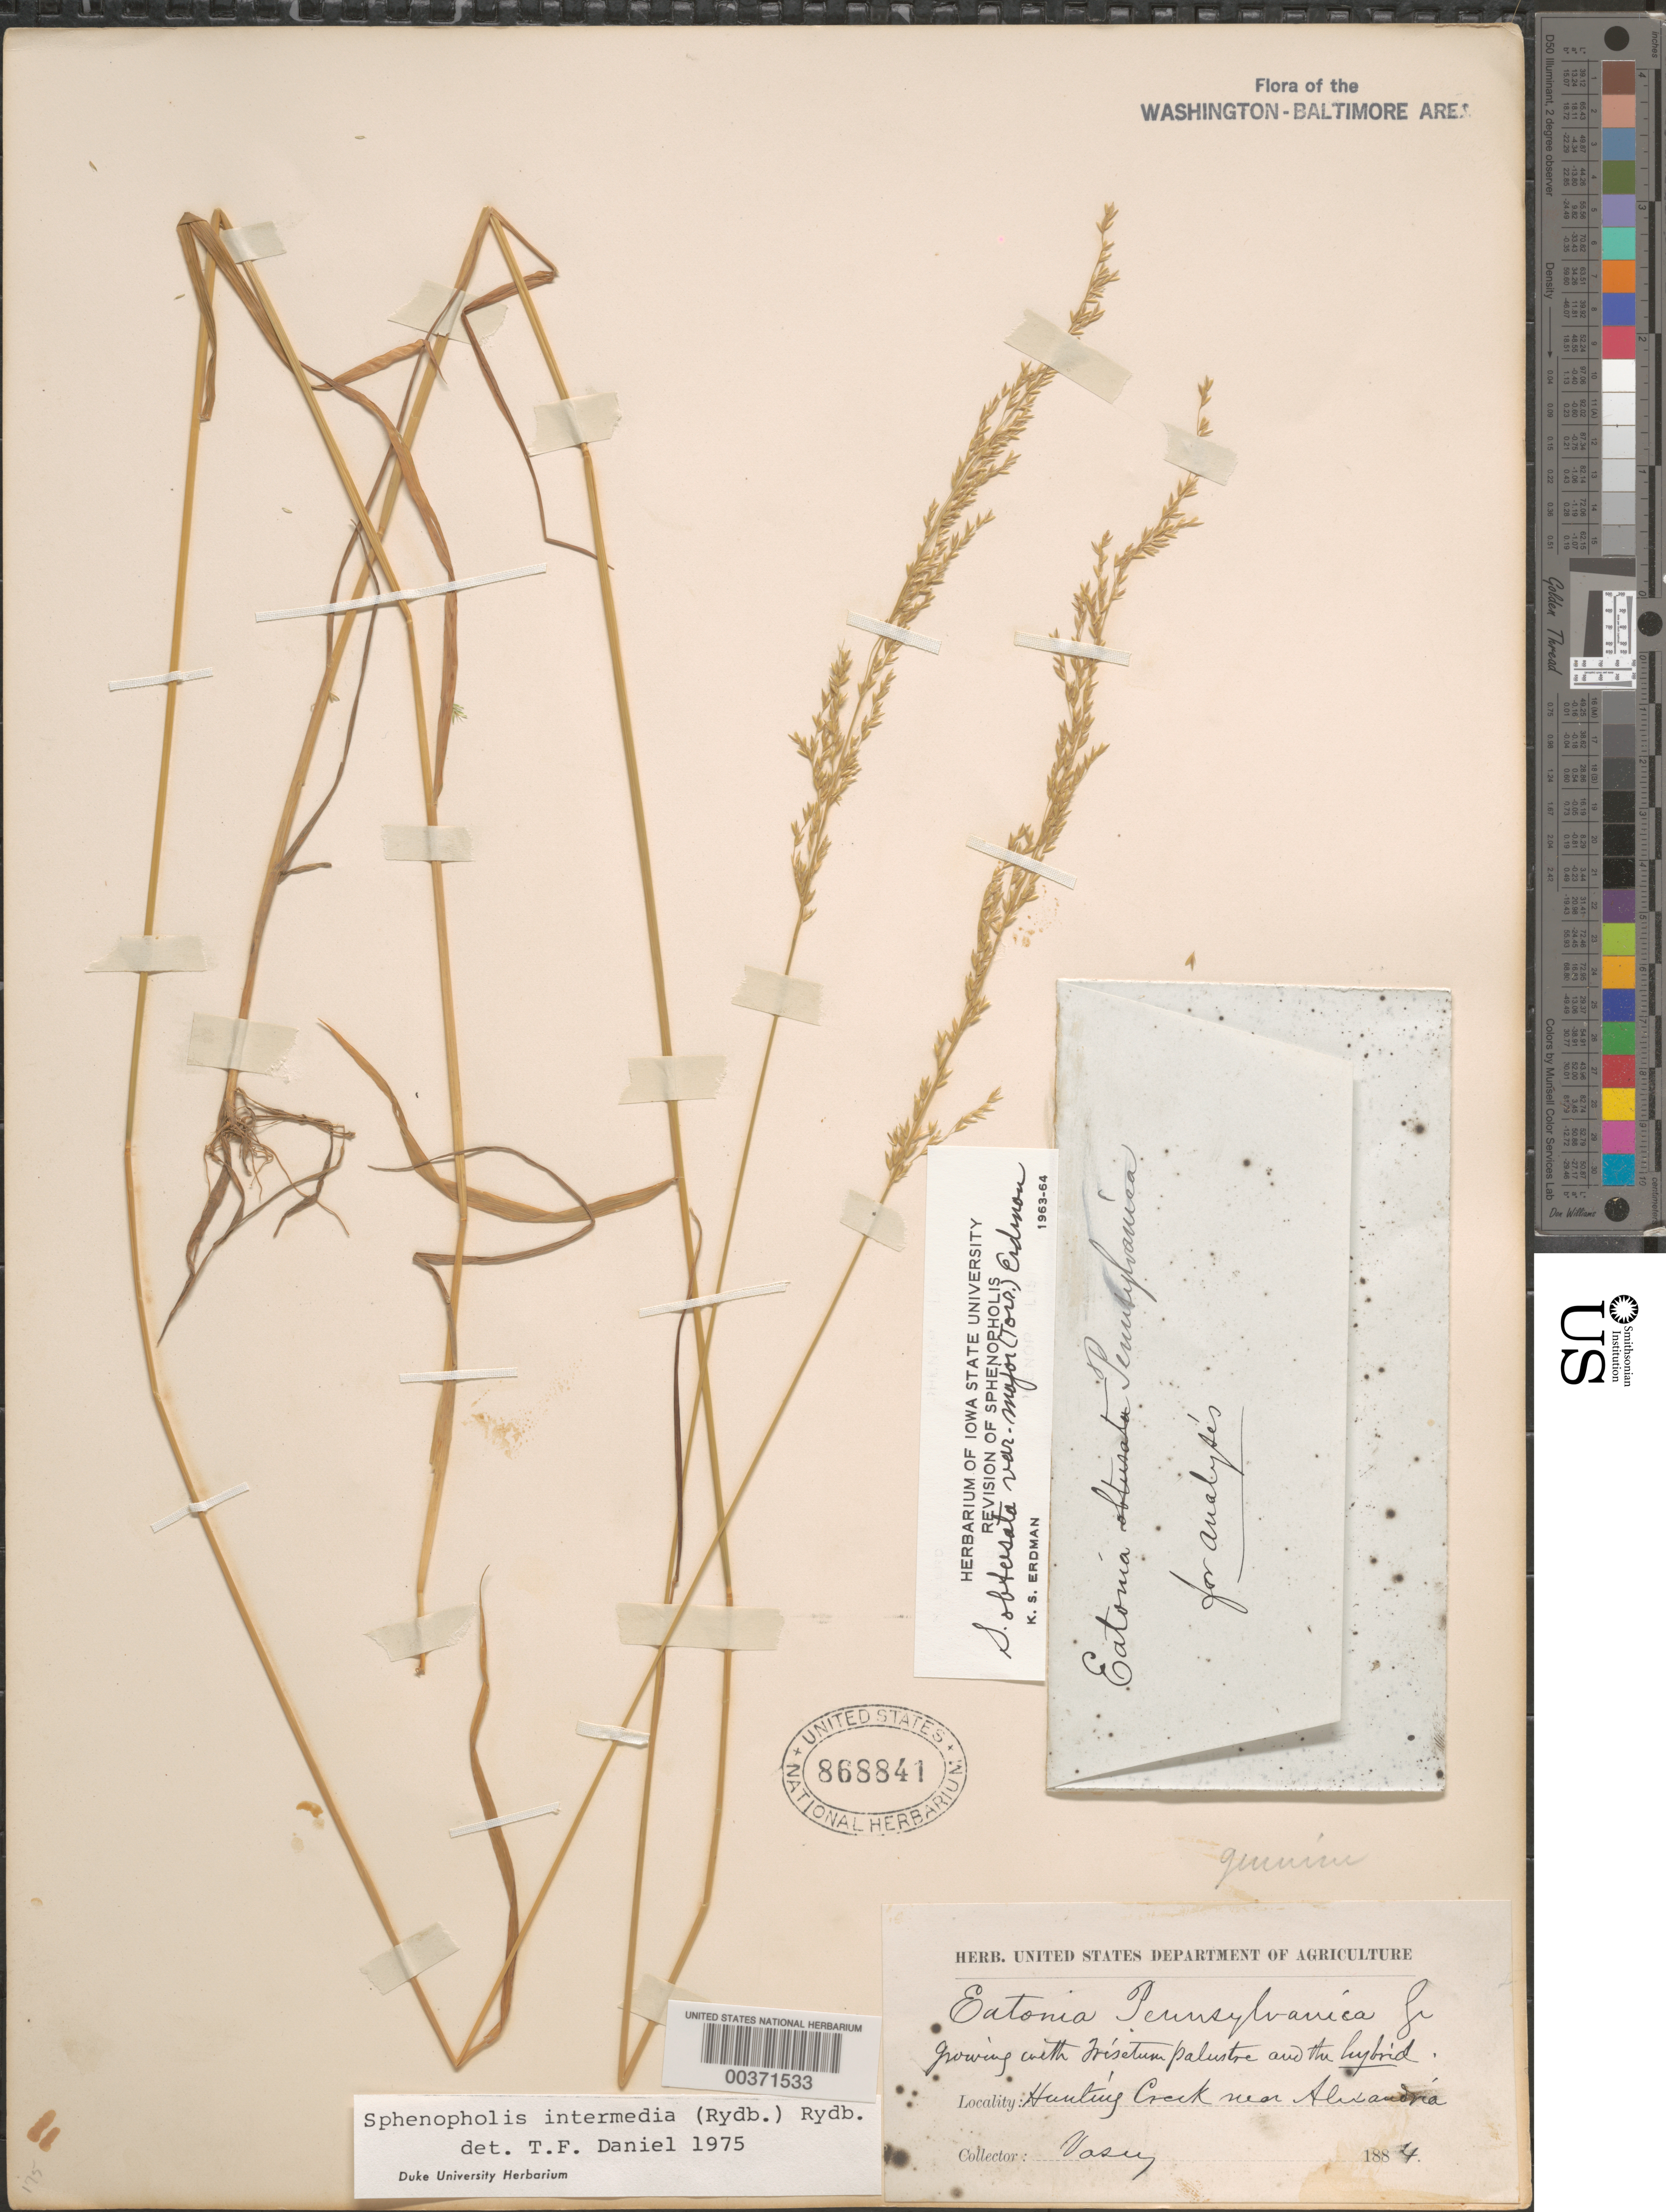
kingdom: Plantae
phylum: Tracheophyta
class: Liliopsida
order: Poales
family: Poaceae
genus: Sphenopholis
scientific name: Sphenopholis intermedia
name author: (Rydb.) Rydb.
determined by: Daniel, Thomas F.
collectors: G. Vasey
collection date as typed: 1884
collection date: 1884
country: United States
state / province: Virginia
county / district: Fairfax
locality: Hunting Creek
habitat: Growing with Trisetum palustre and the hybrid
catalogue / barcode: US 868841